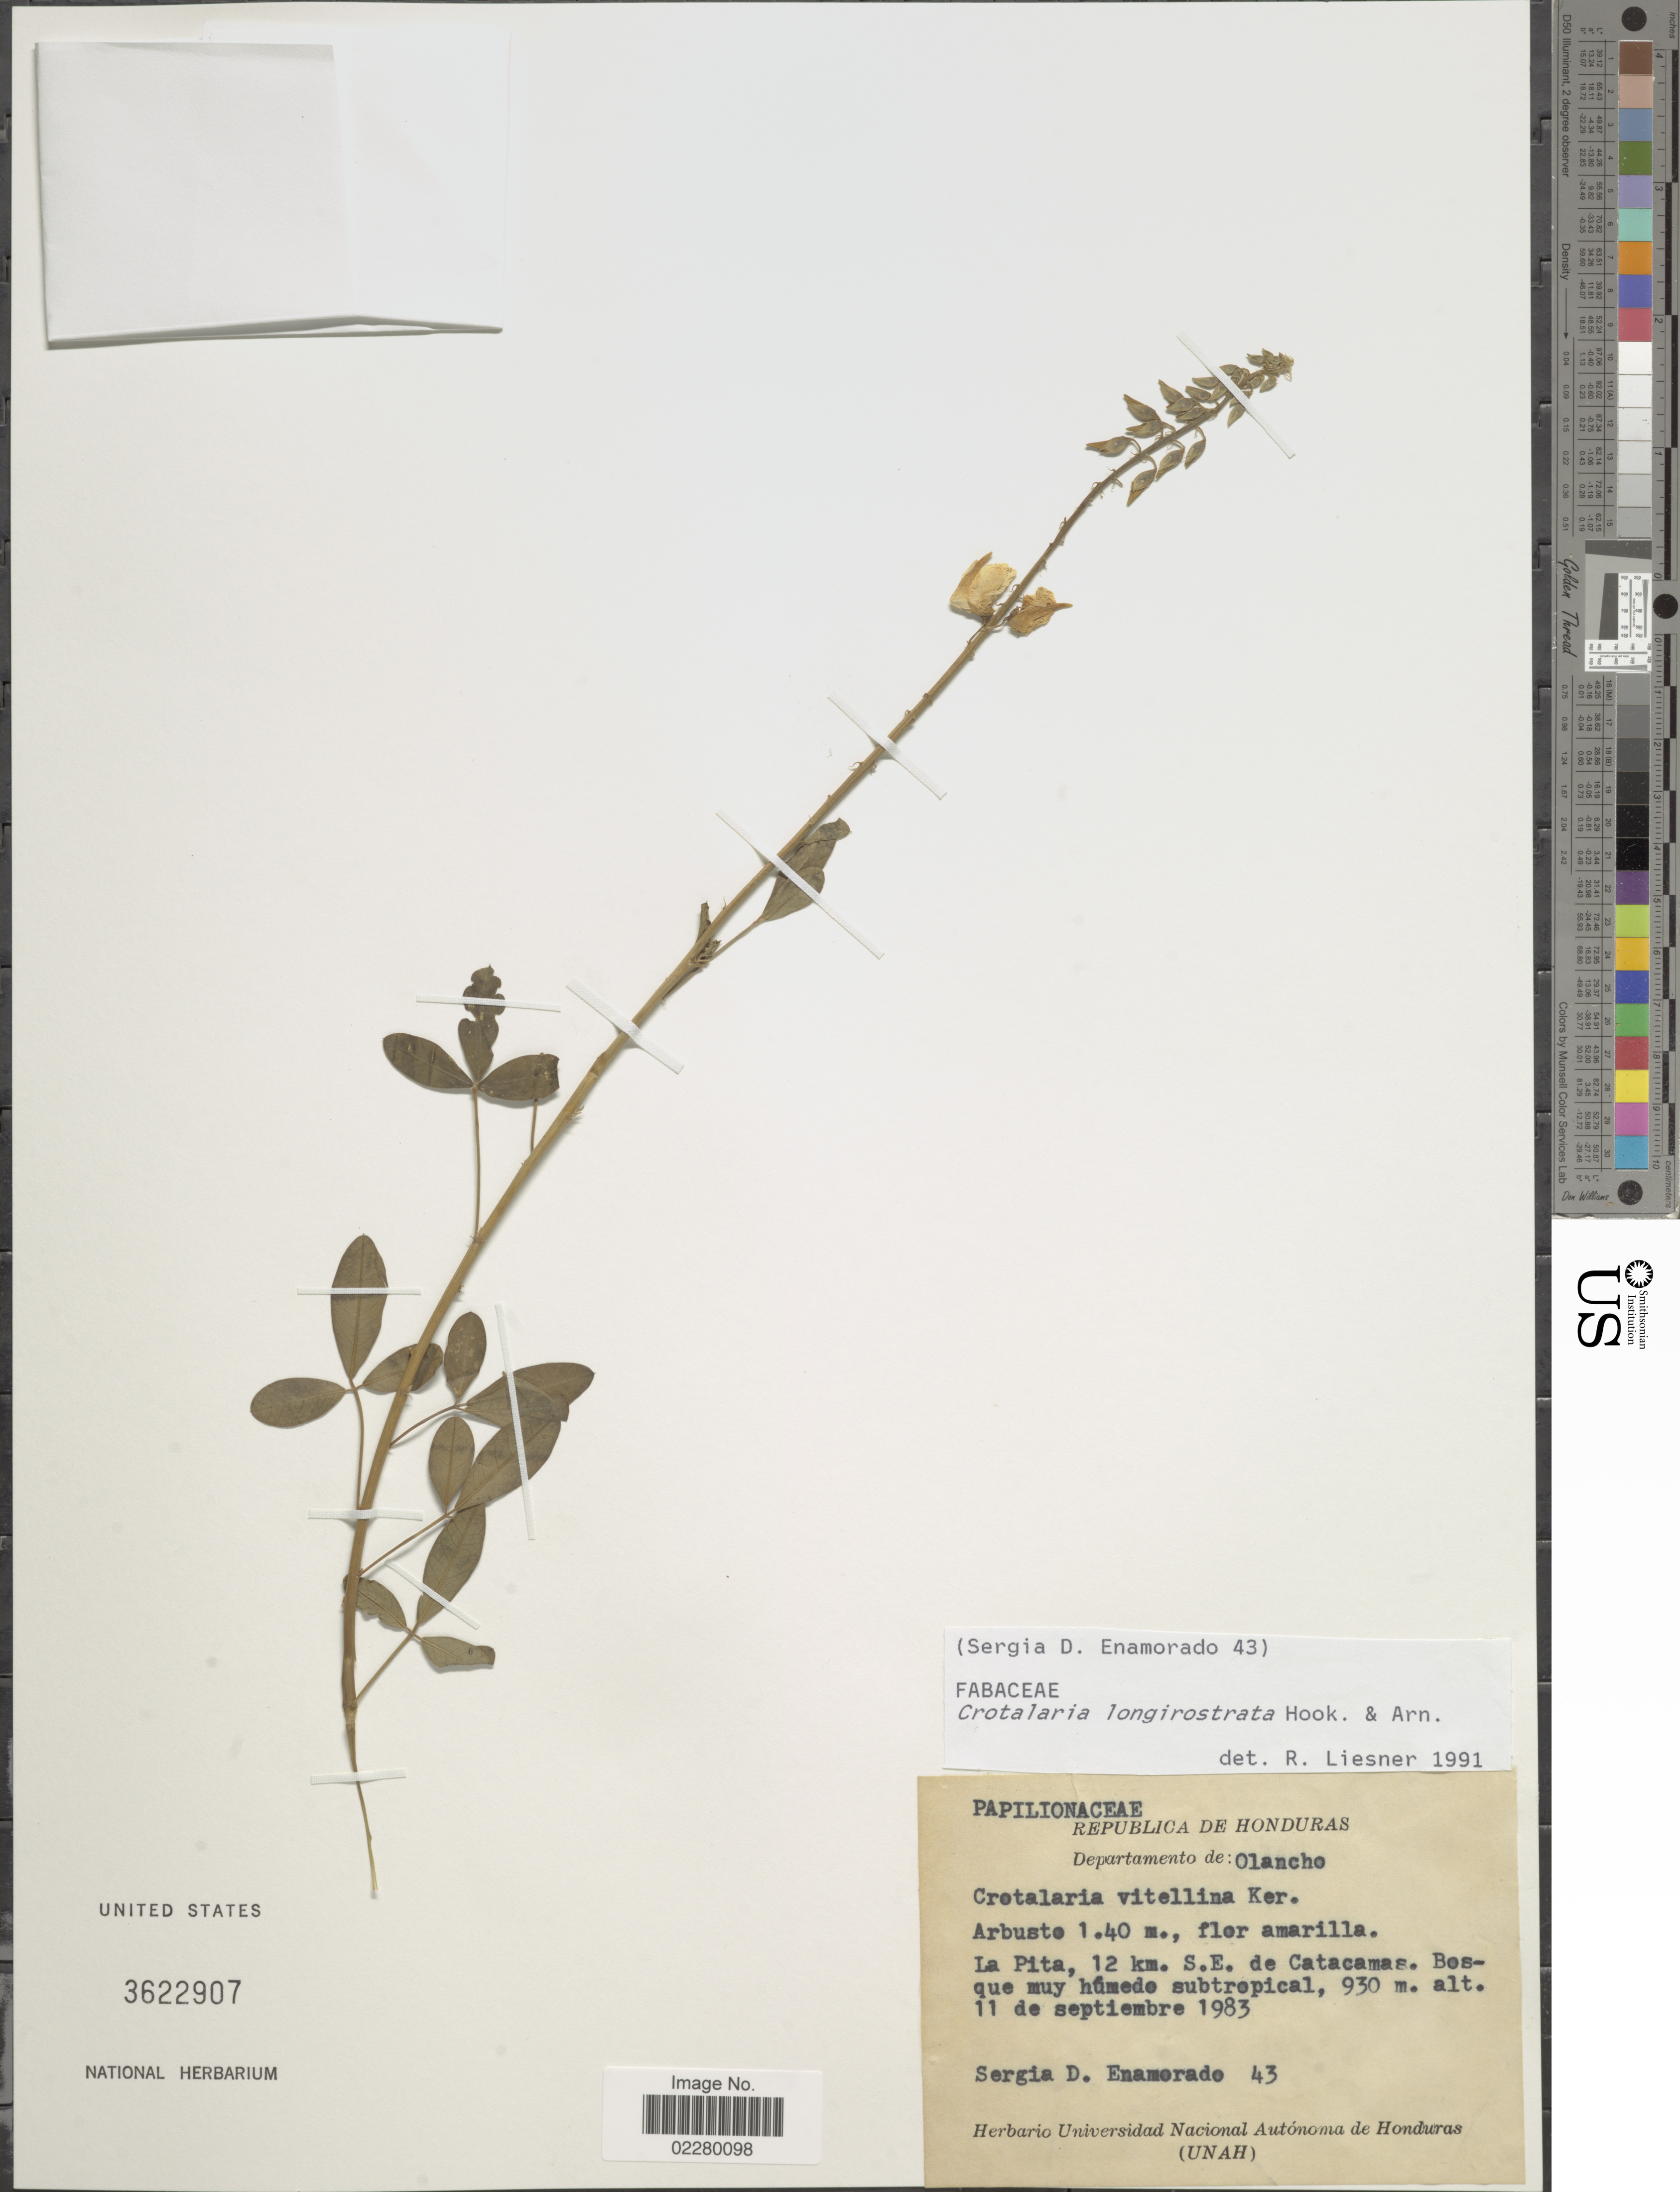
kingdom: Plantae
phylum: Tracheophyta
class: Magnoliopsida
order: Fabales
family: Fabaceae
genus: Crotalaria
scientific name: Crotalaria cajanifolia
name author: Kunth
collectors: S. Enamorado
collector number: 43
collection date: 1983-09-11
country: Honduras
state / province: Olancho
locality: Departamento de: Olancho. La Pita, 12 km. kS.E. de Catacamas. Bosque muy húmedo subtropical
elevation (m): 930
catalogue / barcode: US 3622907